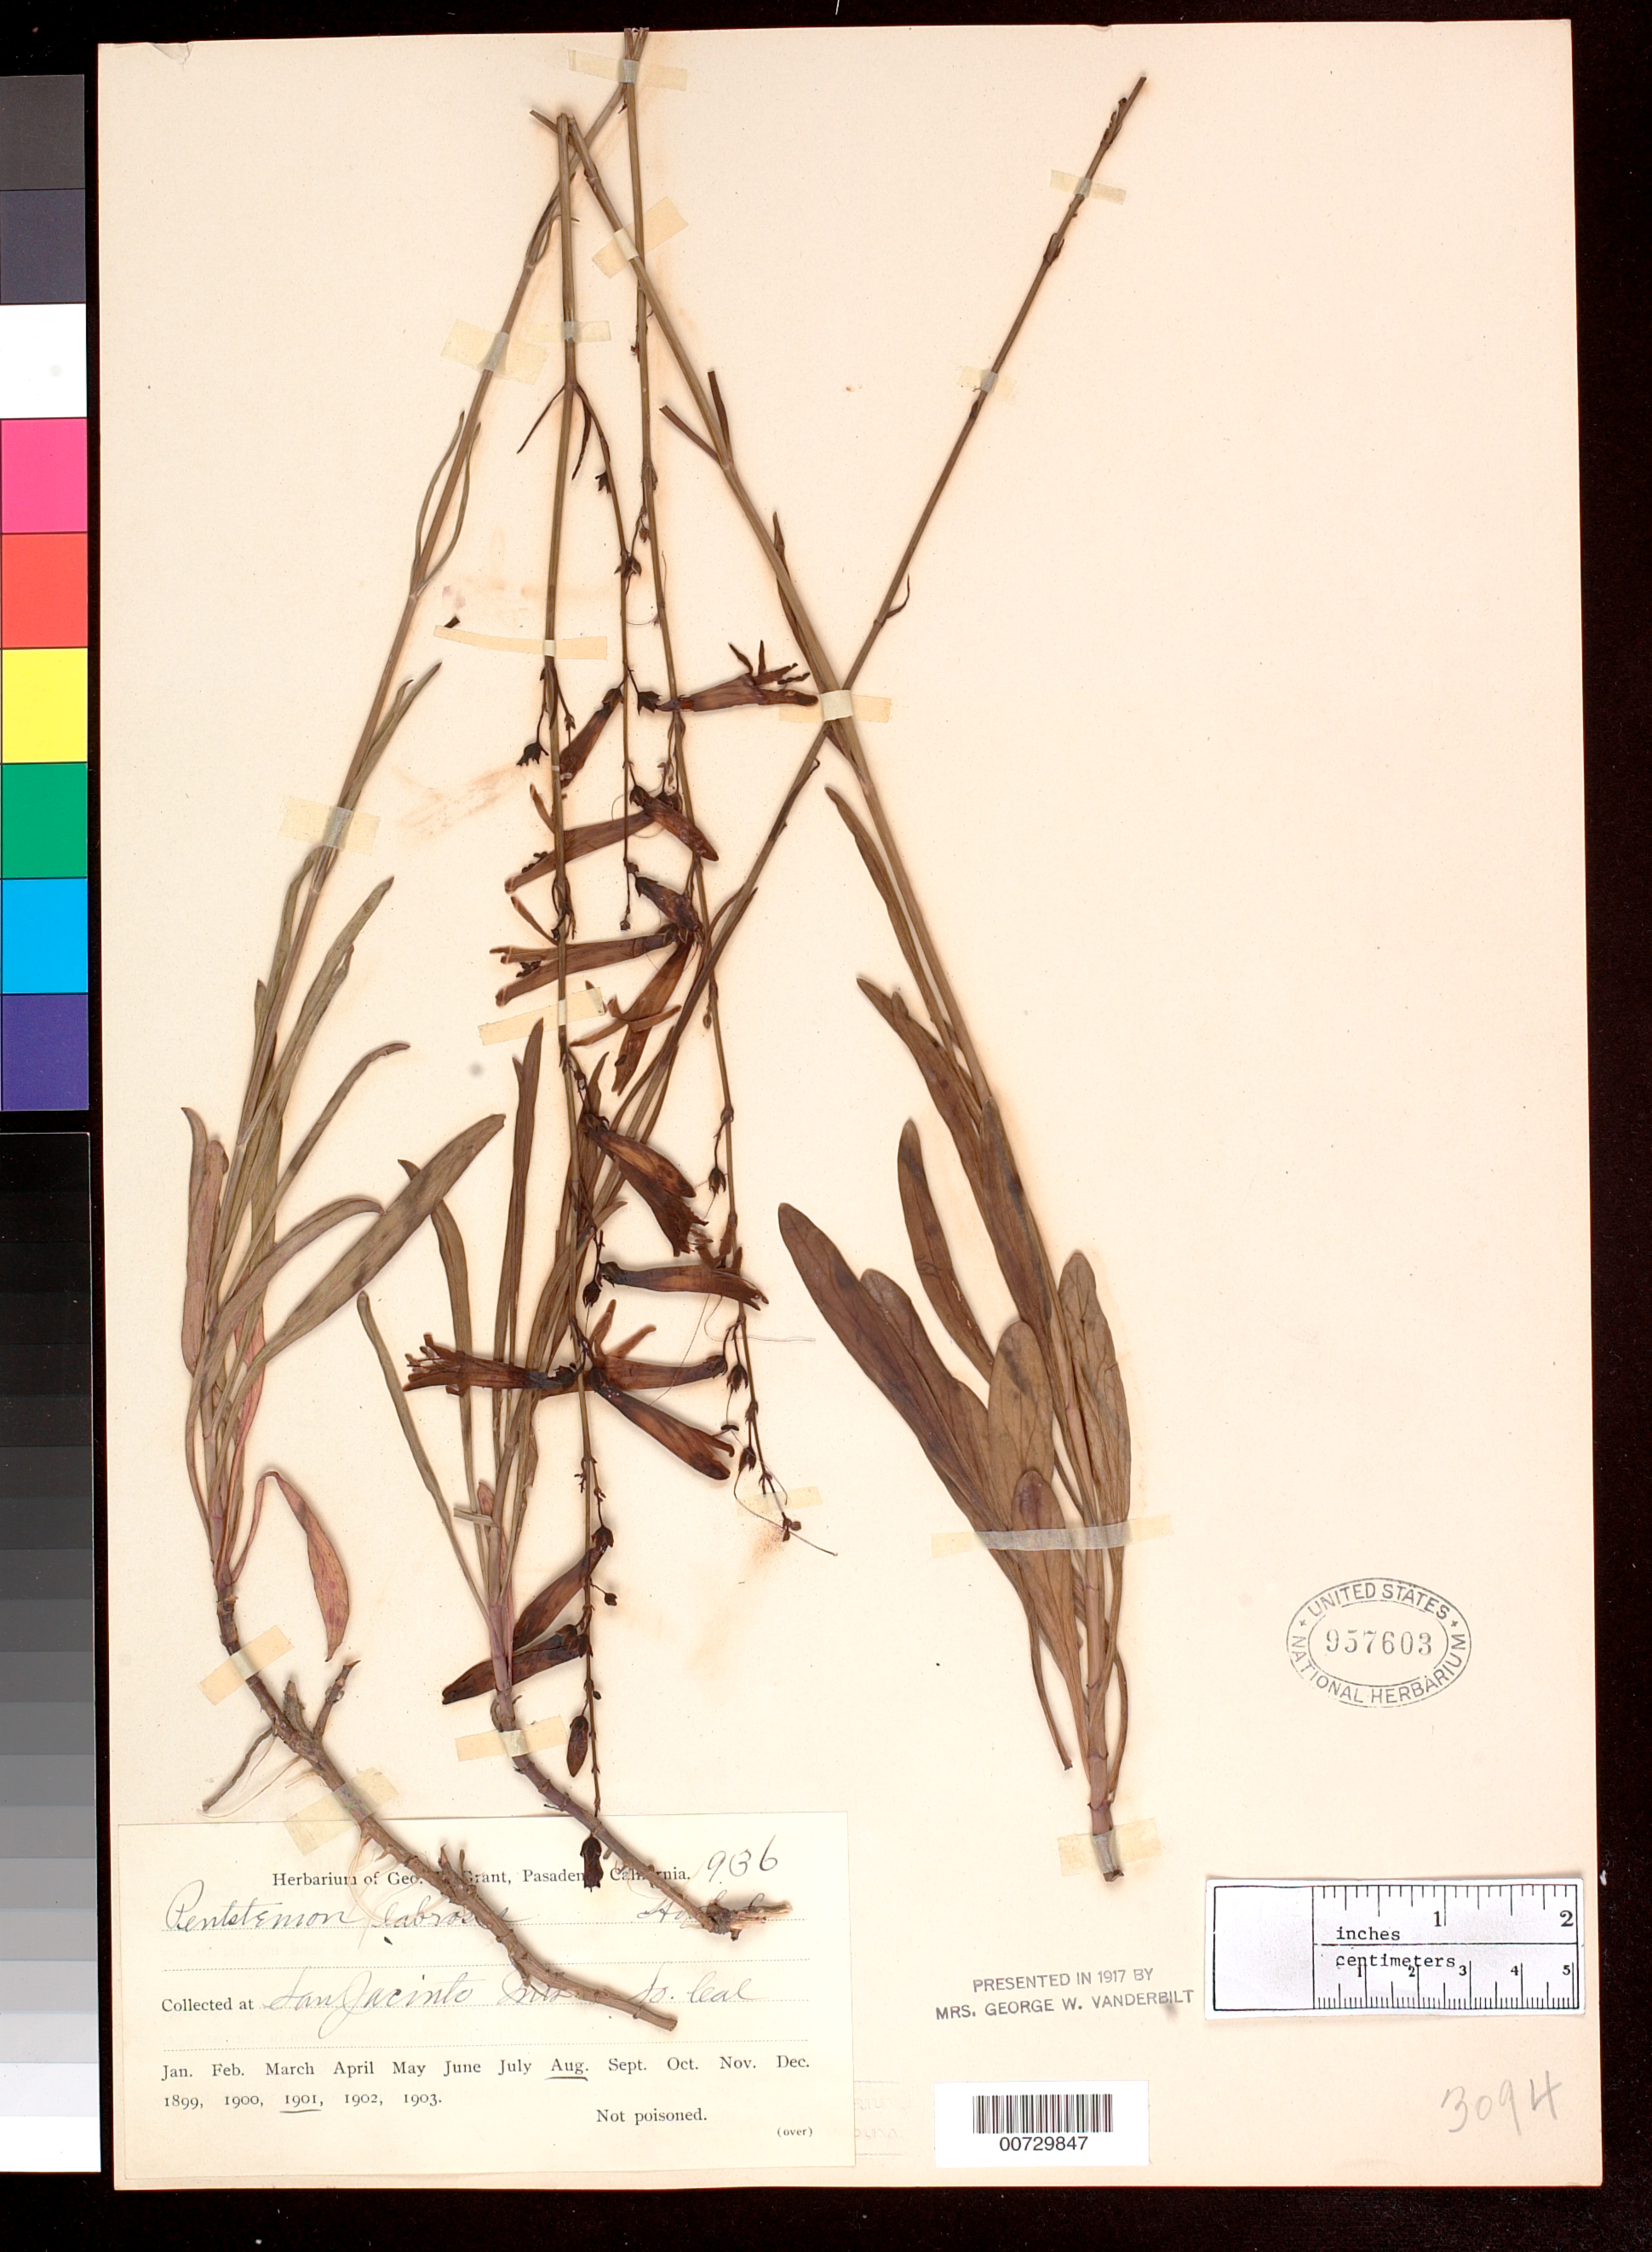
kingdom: Plantae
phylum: Tracheophyta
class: Magnoliopsida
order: Lamiales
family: Plantaginaceae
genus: Penstemon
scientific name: Penstemon labrosus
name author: (A. Gray) Mast. ex Hook. f.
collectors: ex herb. G. B. Grant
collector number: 936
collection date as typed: Aug 1901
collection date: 1901-08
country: United States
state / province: California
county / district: Riverside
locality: Strawberry Valley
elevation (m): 1524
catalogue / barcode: US 957603